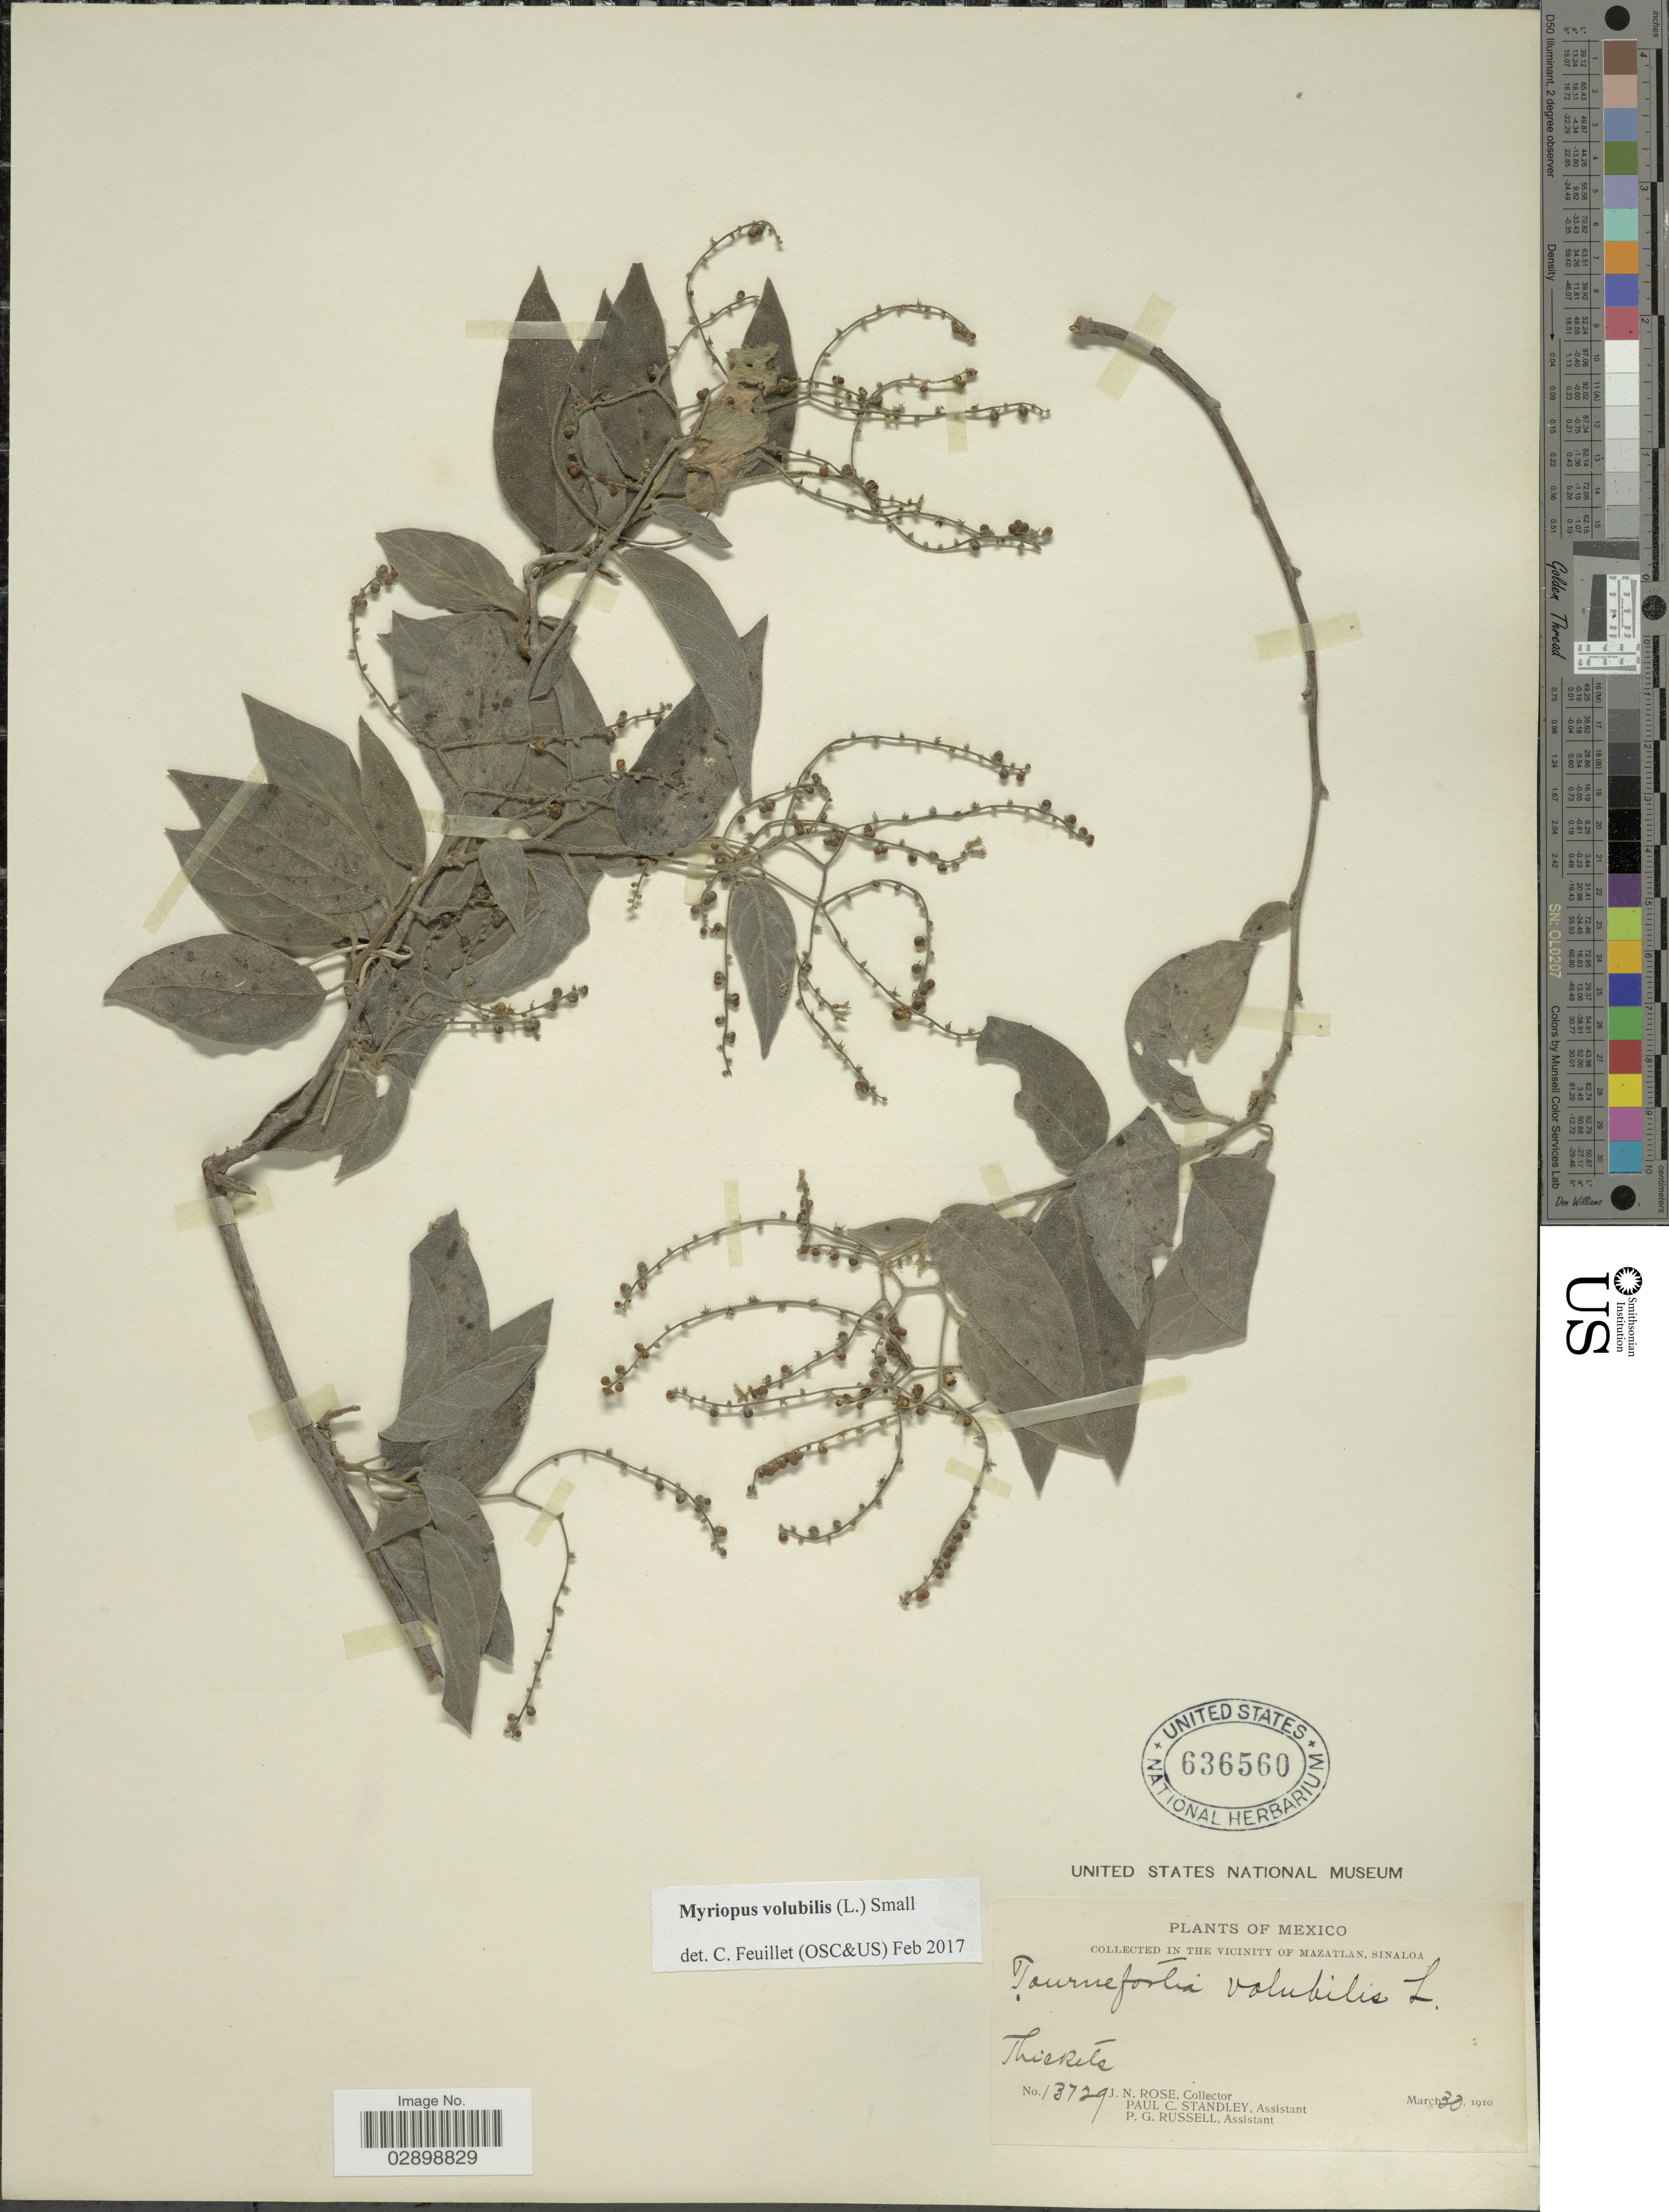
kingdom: Plantae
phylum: Tracheophyta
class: Magnoliopsida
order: Boraginales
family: Heliotropiaceae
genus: Myriopus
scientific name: Myriopus volubilis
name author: (L.) Small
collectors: J. N. Rose, P. C. Standley & P. G. Russell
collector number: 13729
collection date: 1910-03-30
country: Mexico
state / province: Sinaloa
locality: In the vicinity of Mazatlan.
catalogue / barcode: US 636560